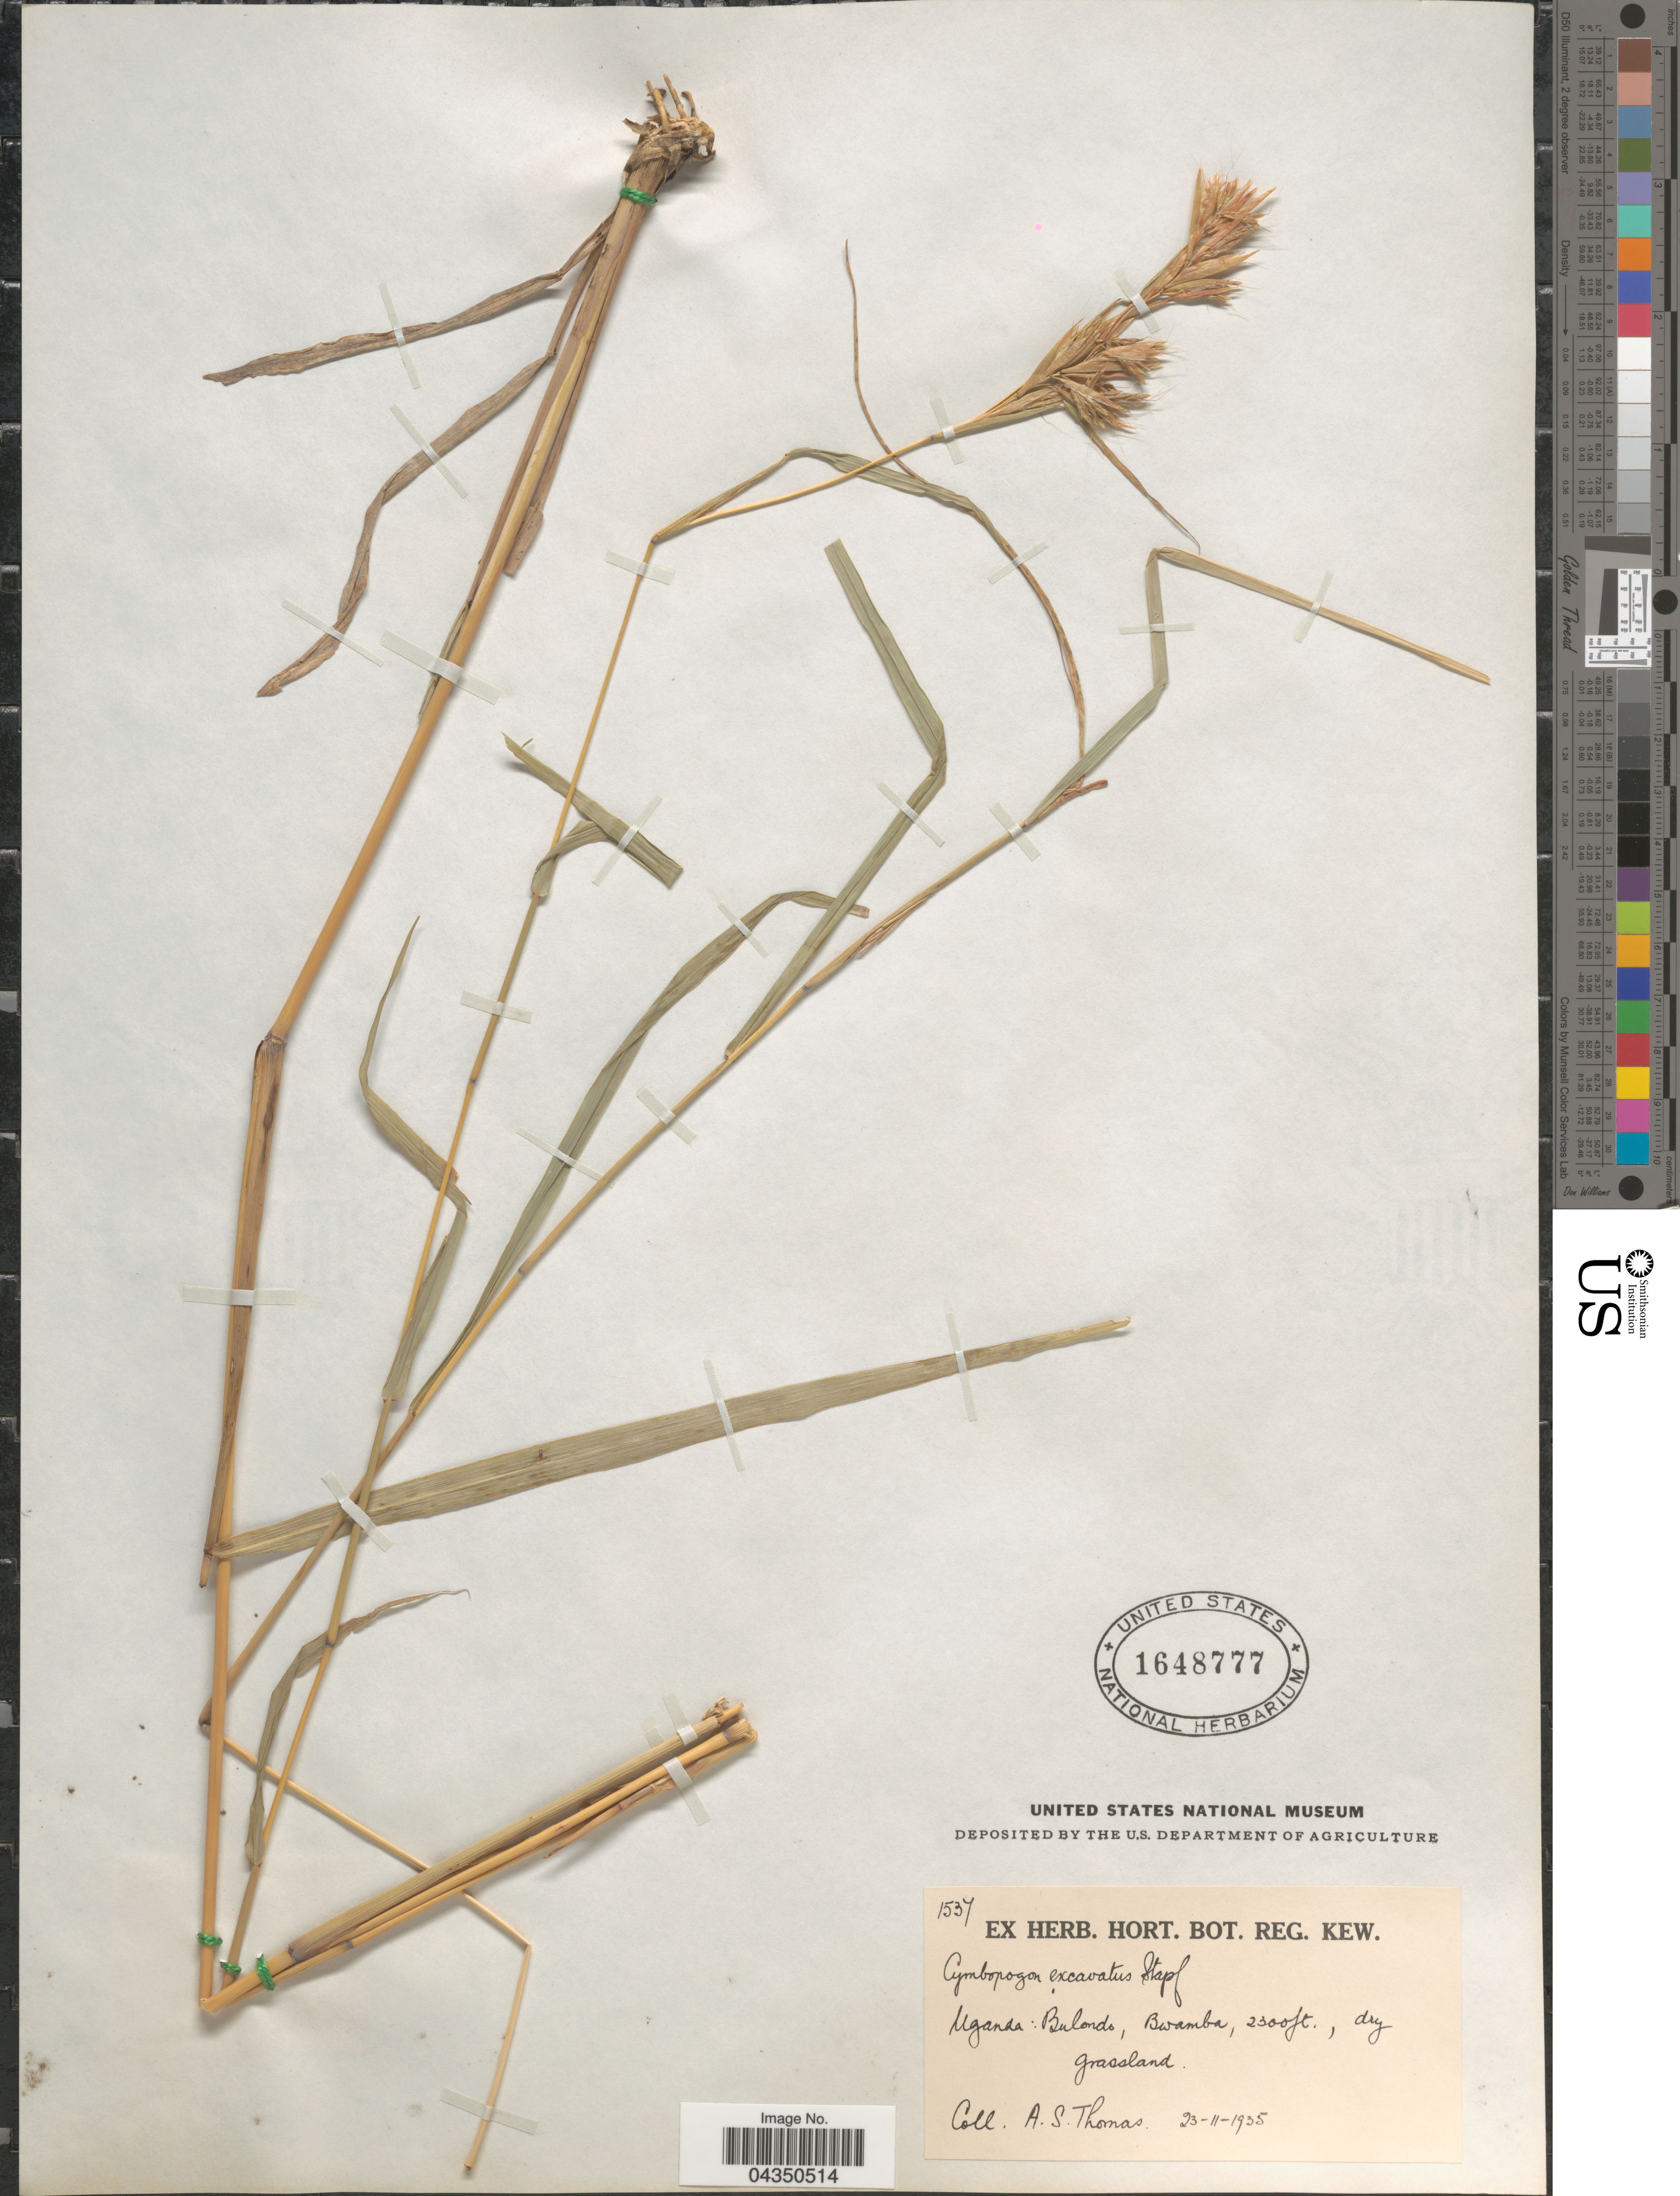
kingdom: Plantae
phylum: Tracheophyta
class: Liliopsida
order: Poales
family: Poaceae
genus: Cymbopogon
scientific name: Cymbopogon caesius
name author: (Nees ex Hook. & Arn.) Stapf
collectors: A. Thomas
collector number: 1537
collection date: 1935-11-23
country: Uganda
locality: Bulondo, Bwamba.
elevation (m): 701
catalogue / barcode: US 1648777